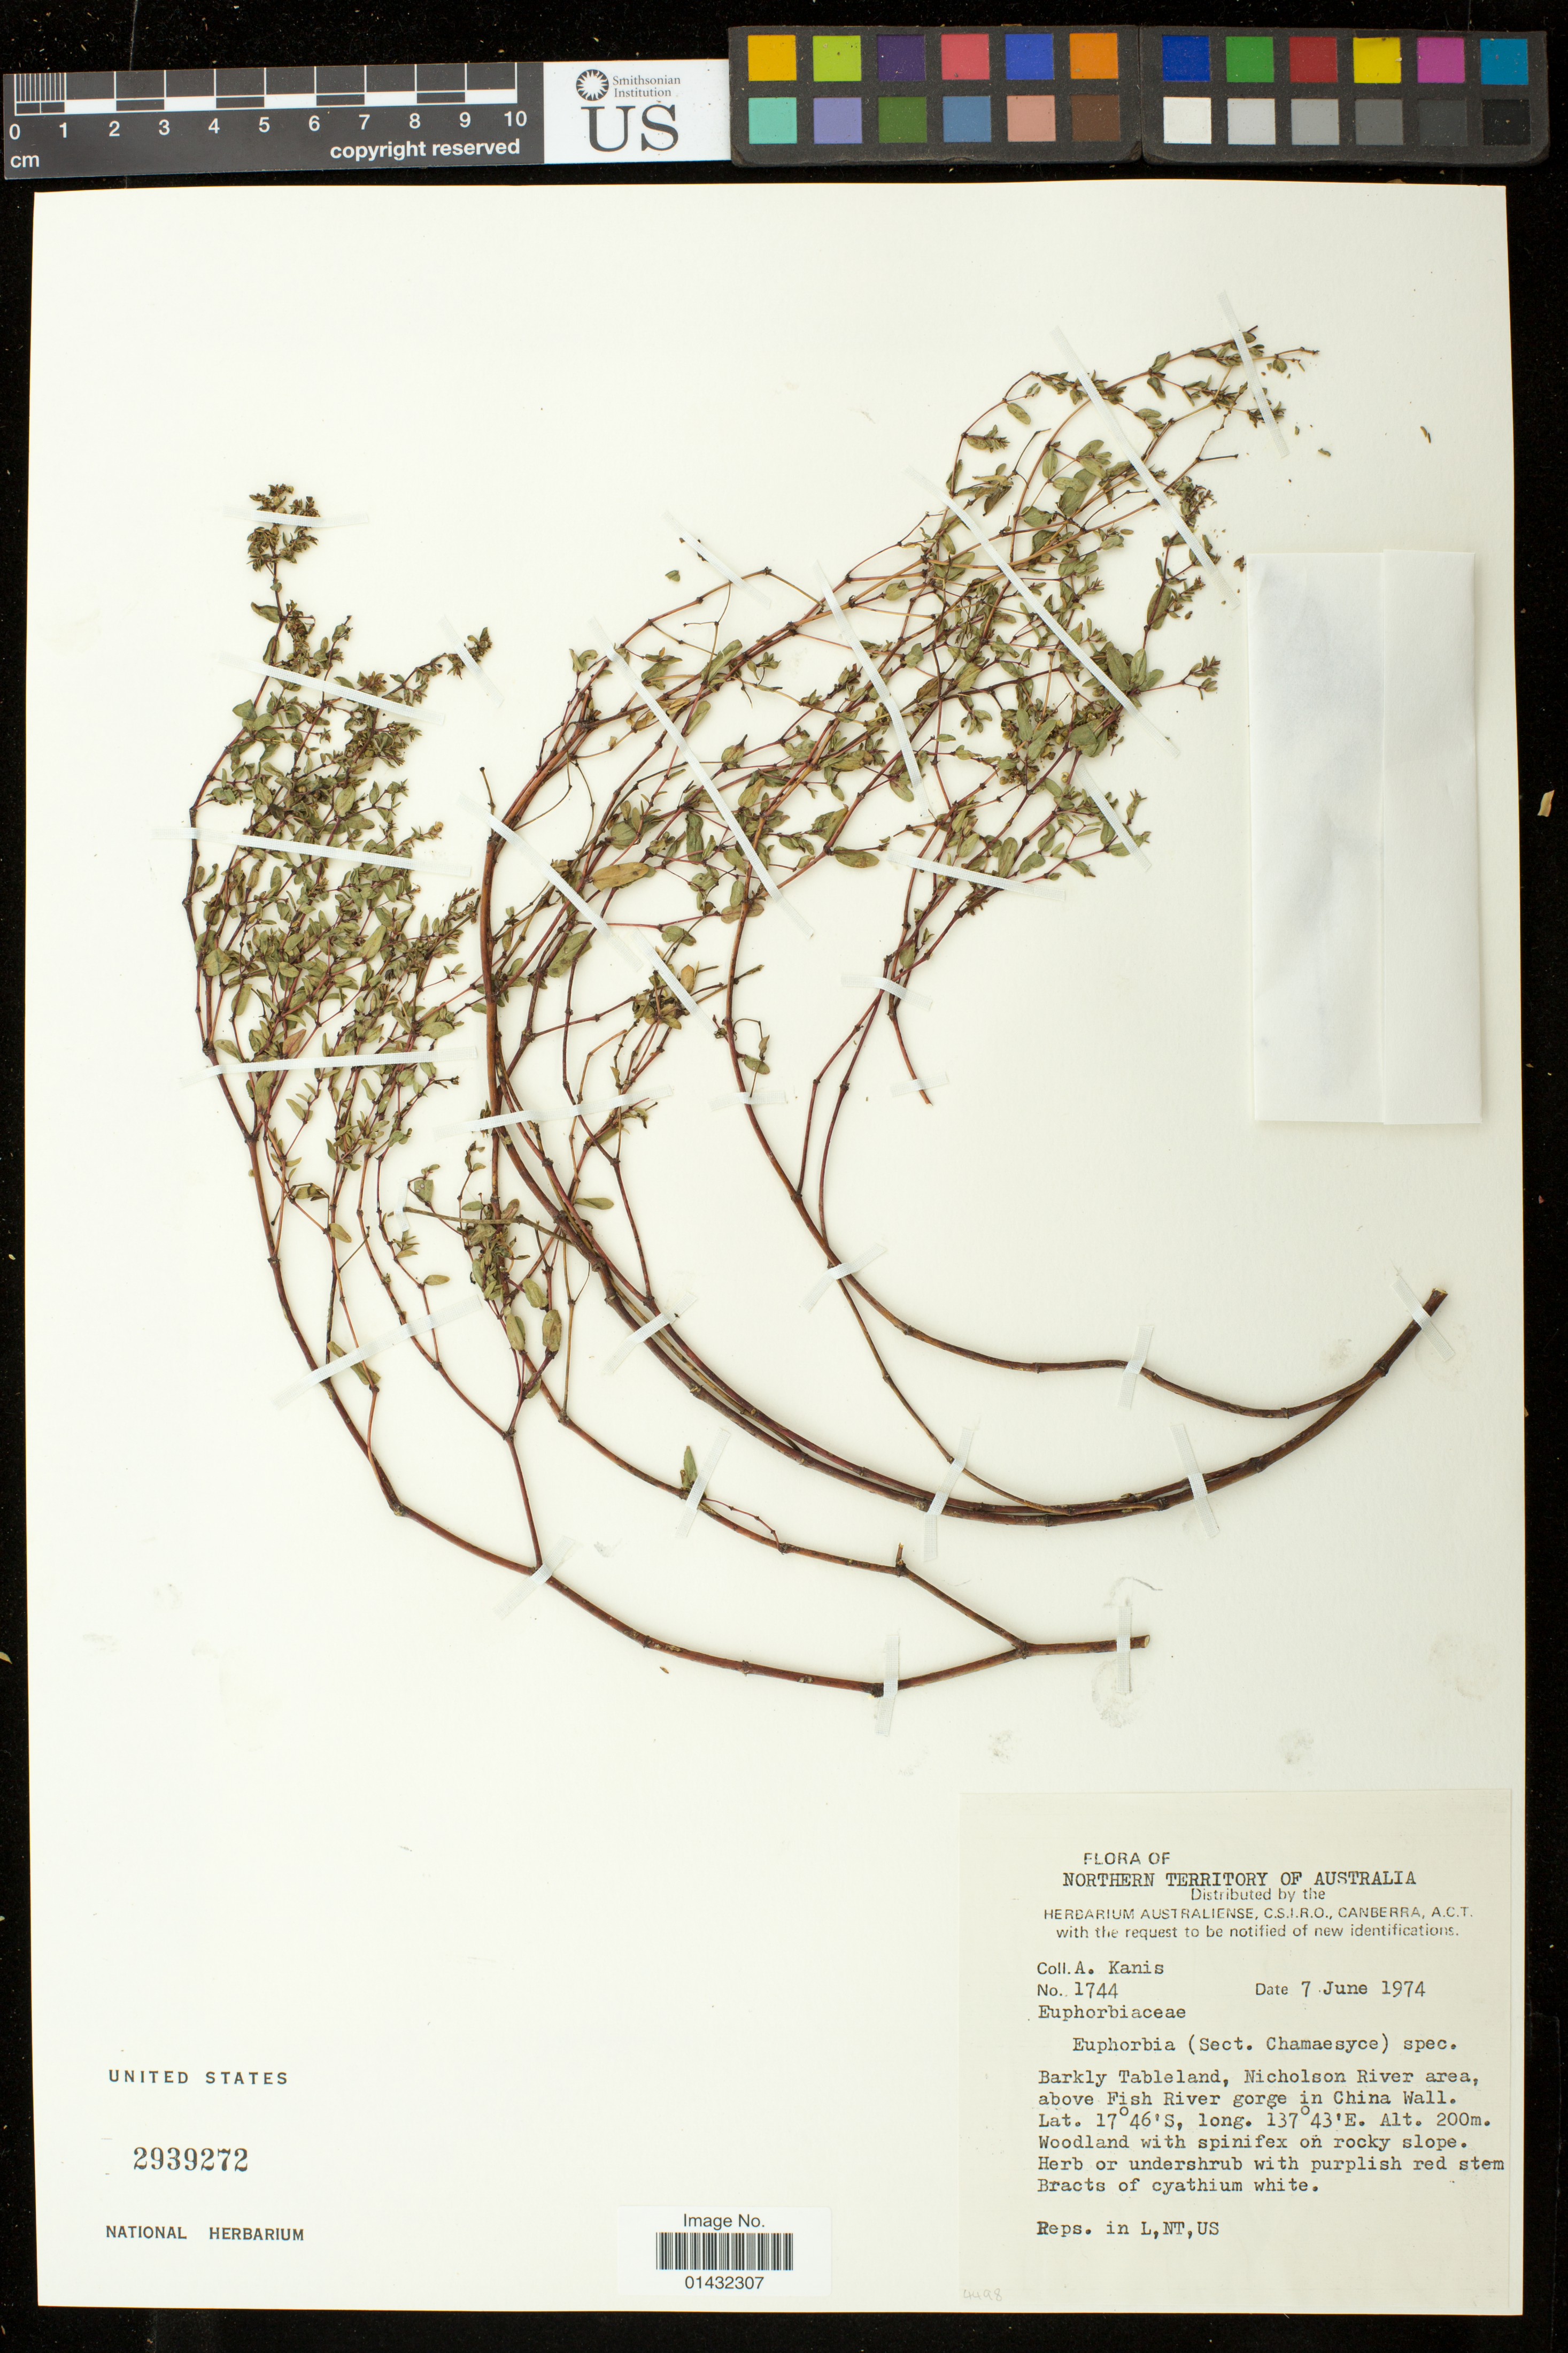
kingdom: Plantae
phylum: Tracheophyta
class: Magnoliopsida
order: Malpighiales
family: Euphorbiaceae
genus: Euphorbia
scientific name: Euphorbia sp.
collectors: A. Kanis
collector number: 1744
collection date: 1974-06-07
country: Australia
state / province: Northern Territory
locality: Barkly Tableland, Nicholson River area, above Fish River gorge in China Wall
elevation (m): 200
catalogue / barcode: US 2939272